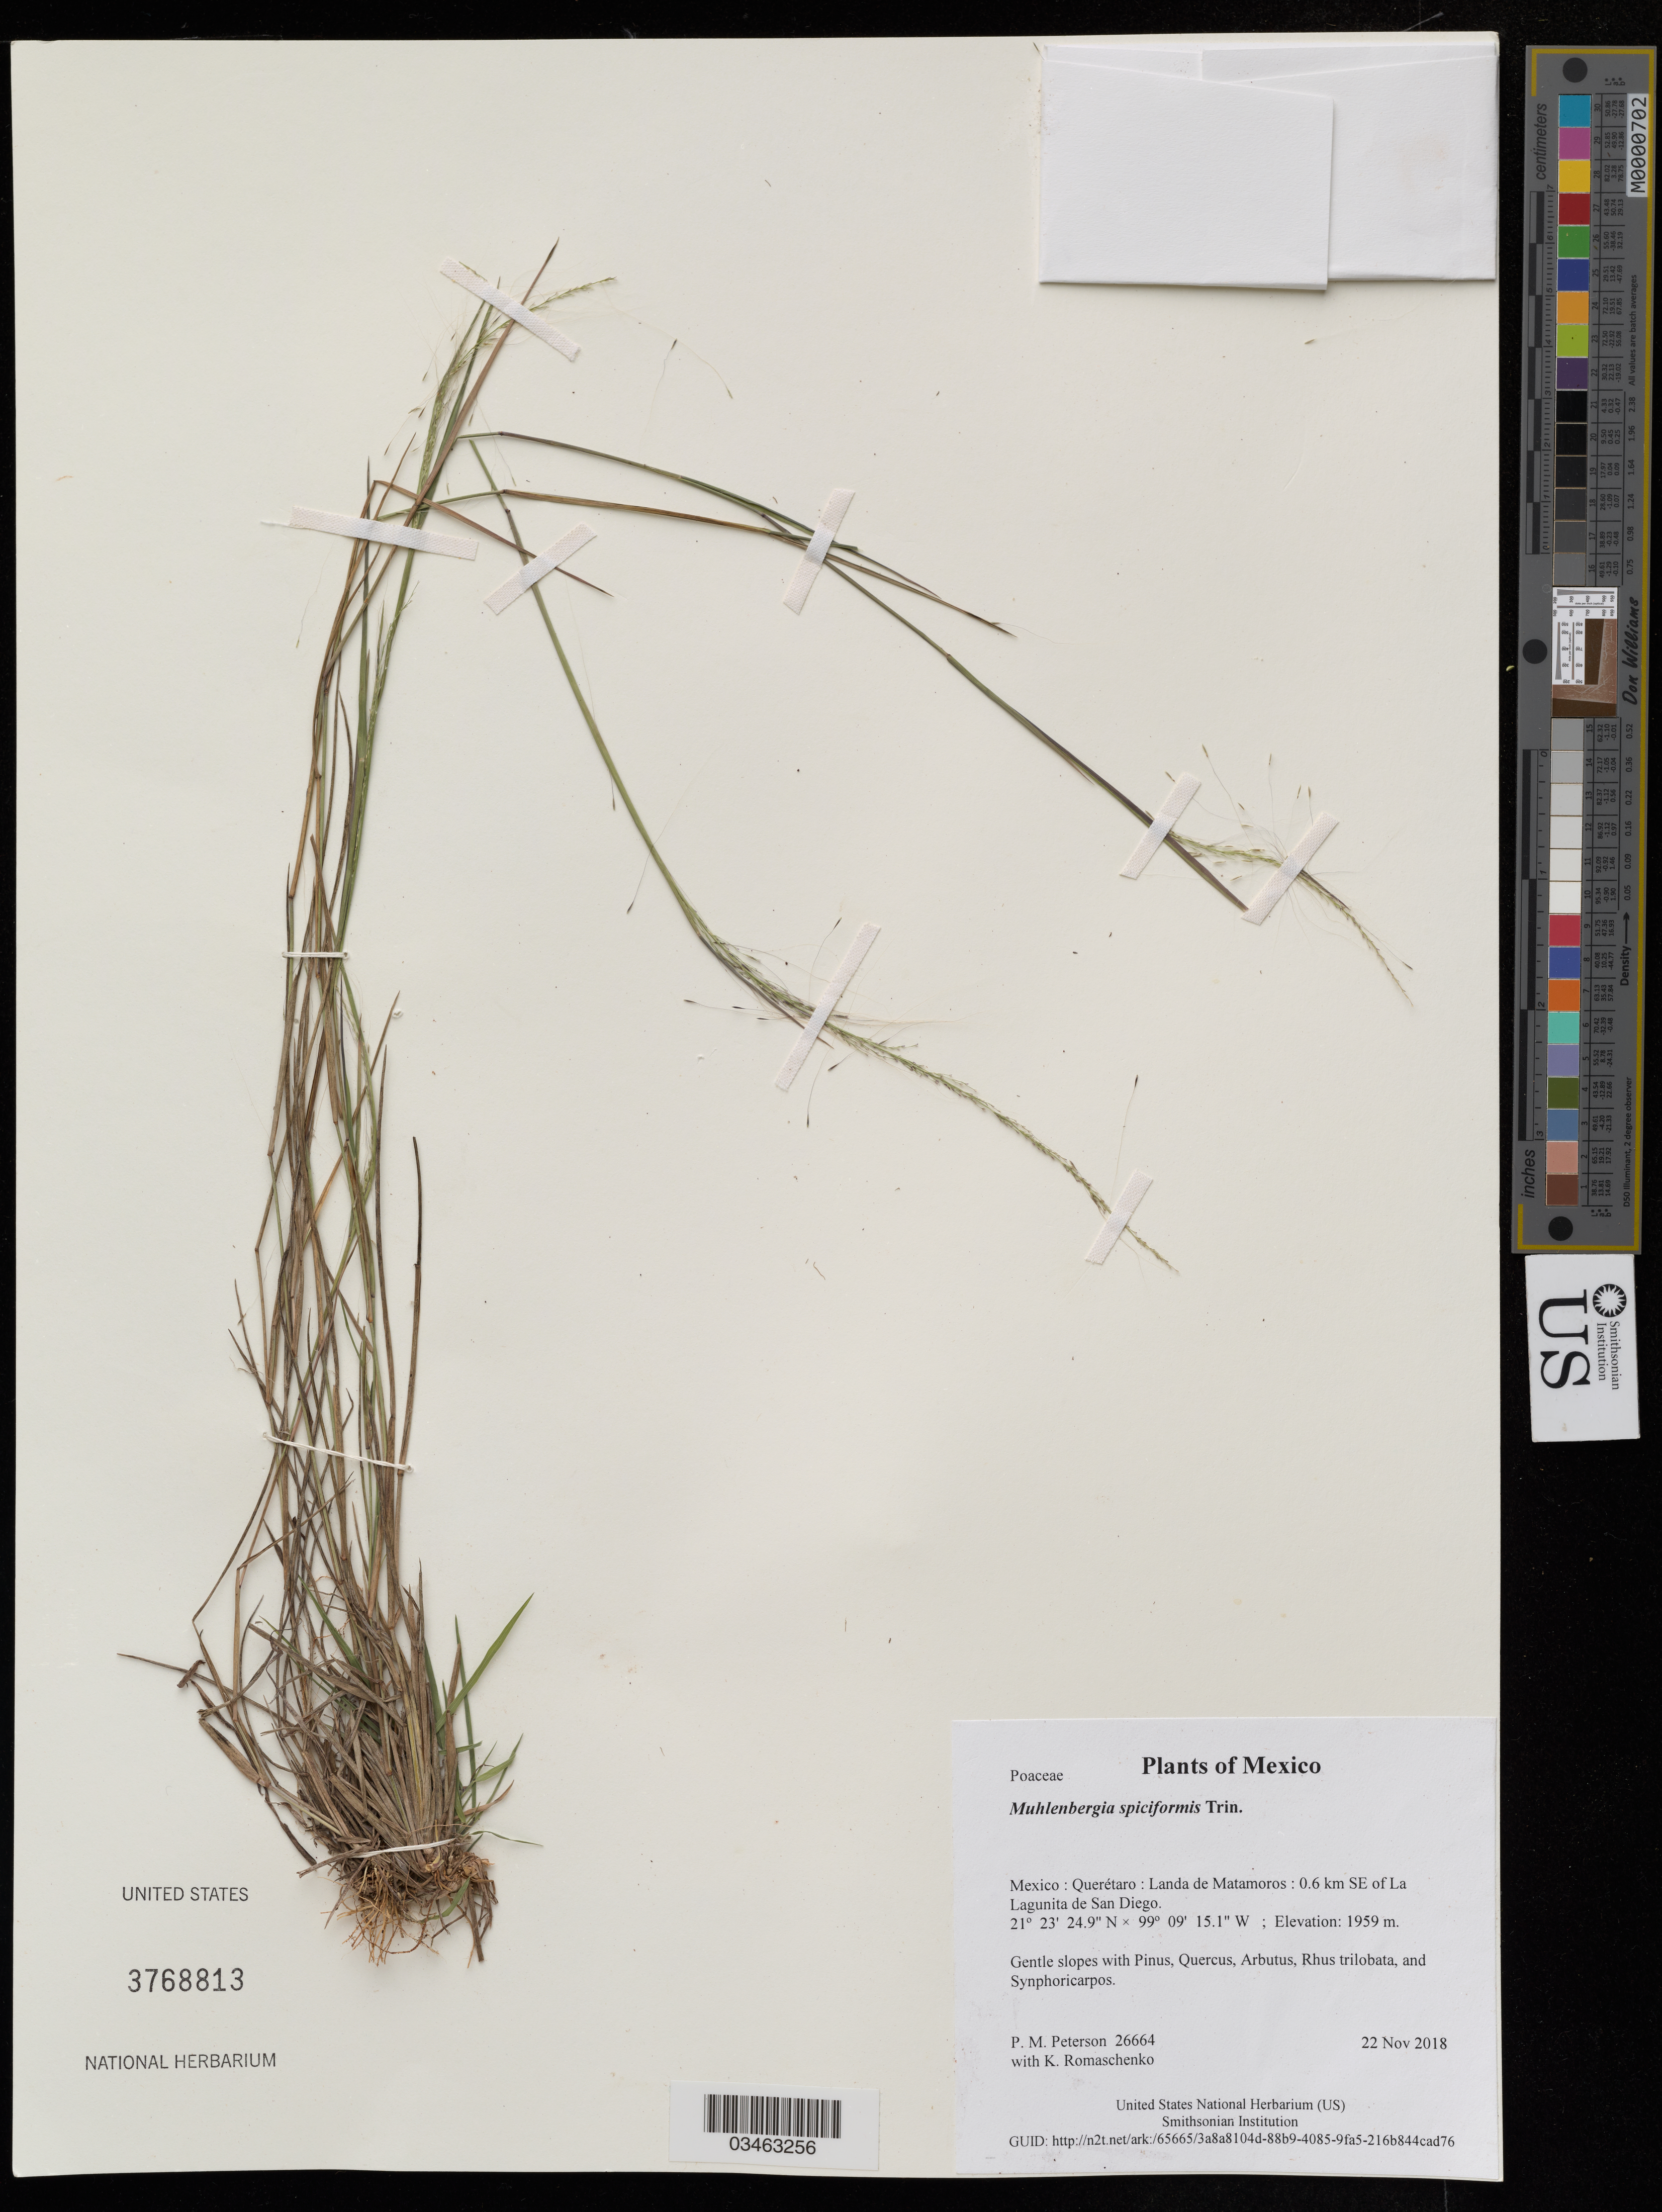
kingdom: Plantae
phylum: Tracheophyta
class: Liliopsida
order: Poales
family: Poaceae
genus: Muhlenbergia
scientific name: Muhlenbergia spiciformis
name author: Trin.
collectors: P. M. Peterson & K. Romaschenko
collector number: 26664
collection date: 2018-11-22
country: Mexico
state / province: Querétaro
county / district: Landa de Matamoros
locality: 0.6 km SE of La Lagunita de San Diego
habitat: Gentle slopes with Pinus, Quercus, Arbutus, Rhus trilobata, and Synphoricarpos.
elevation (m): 1959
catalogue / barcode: US 3768813